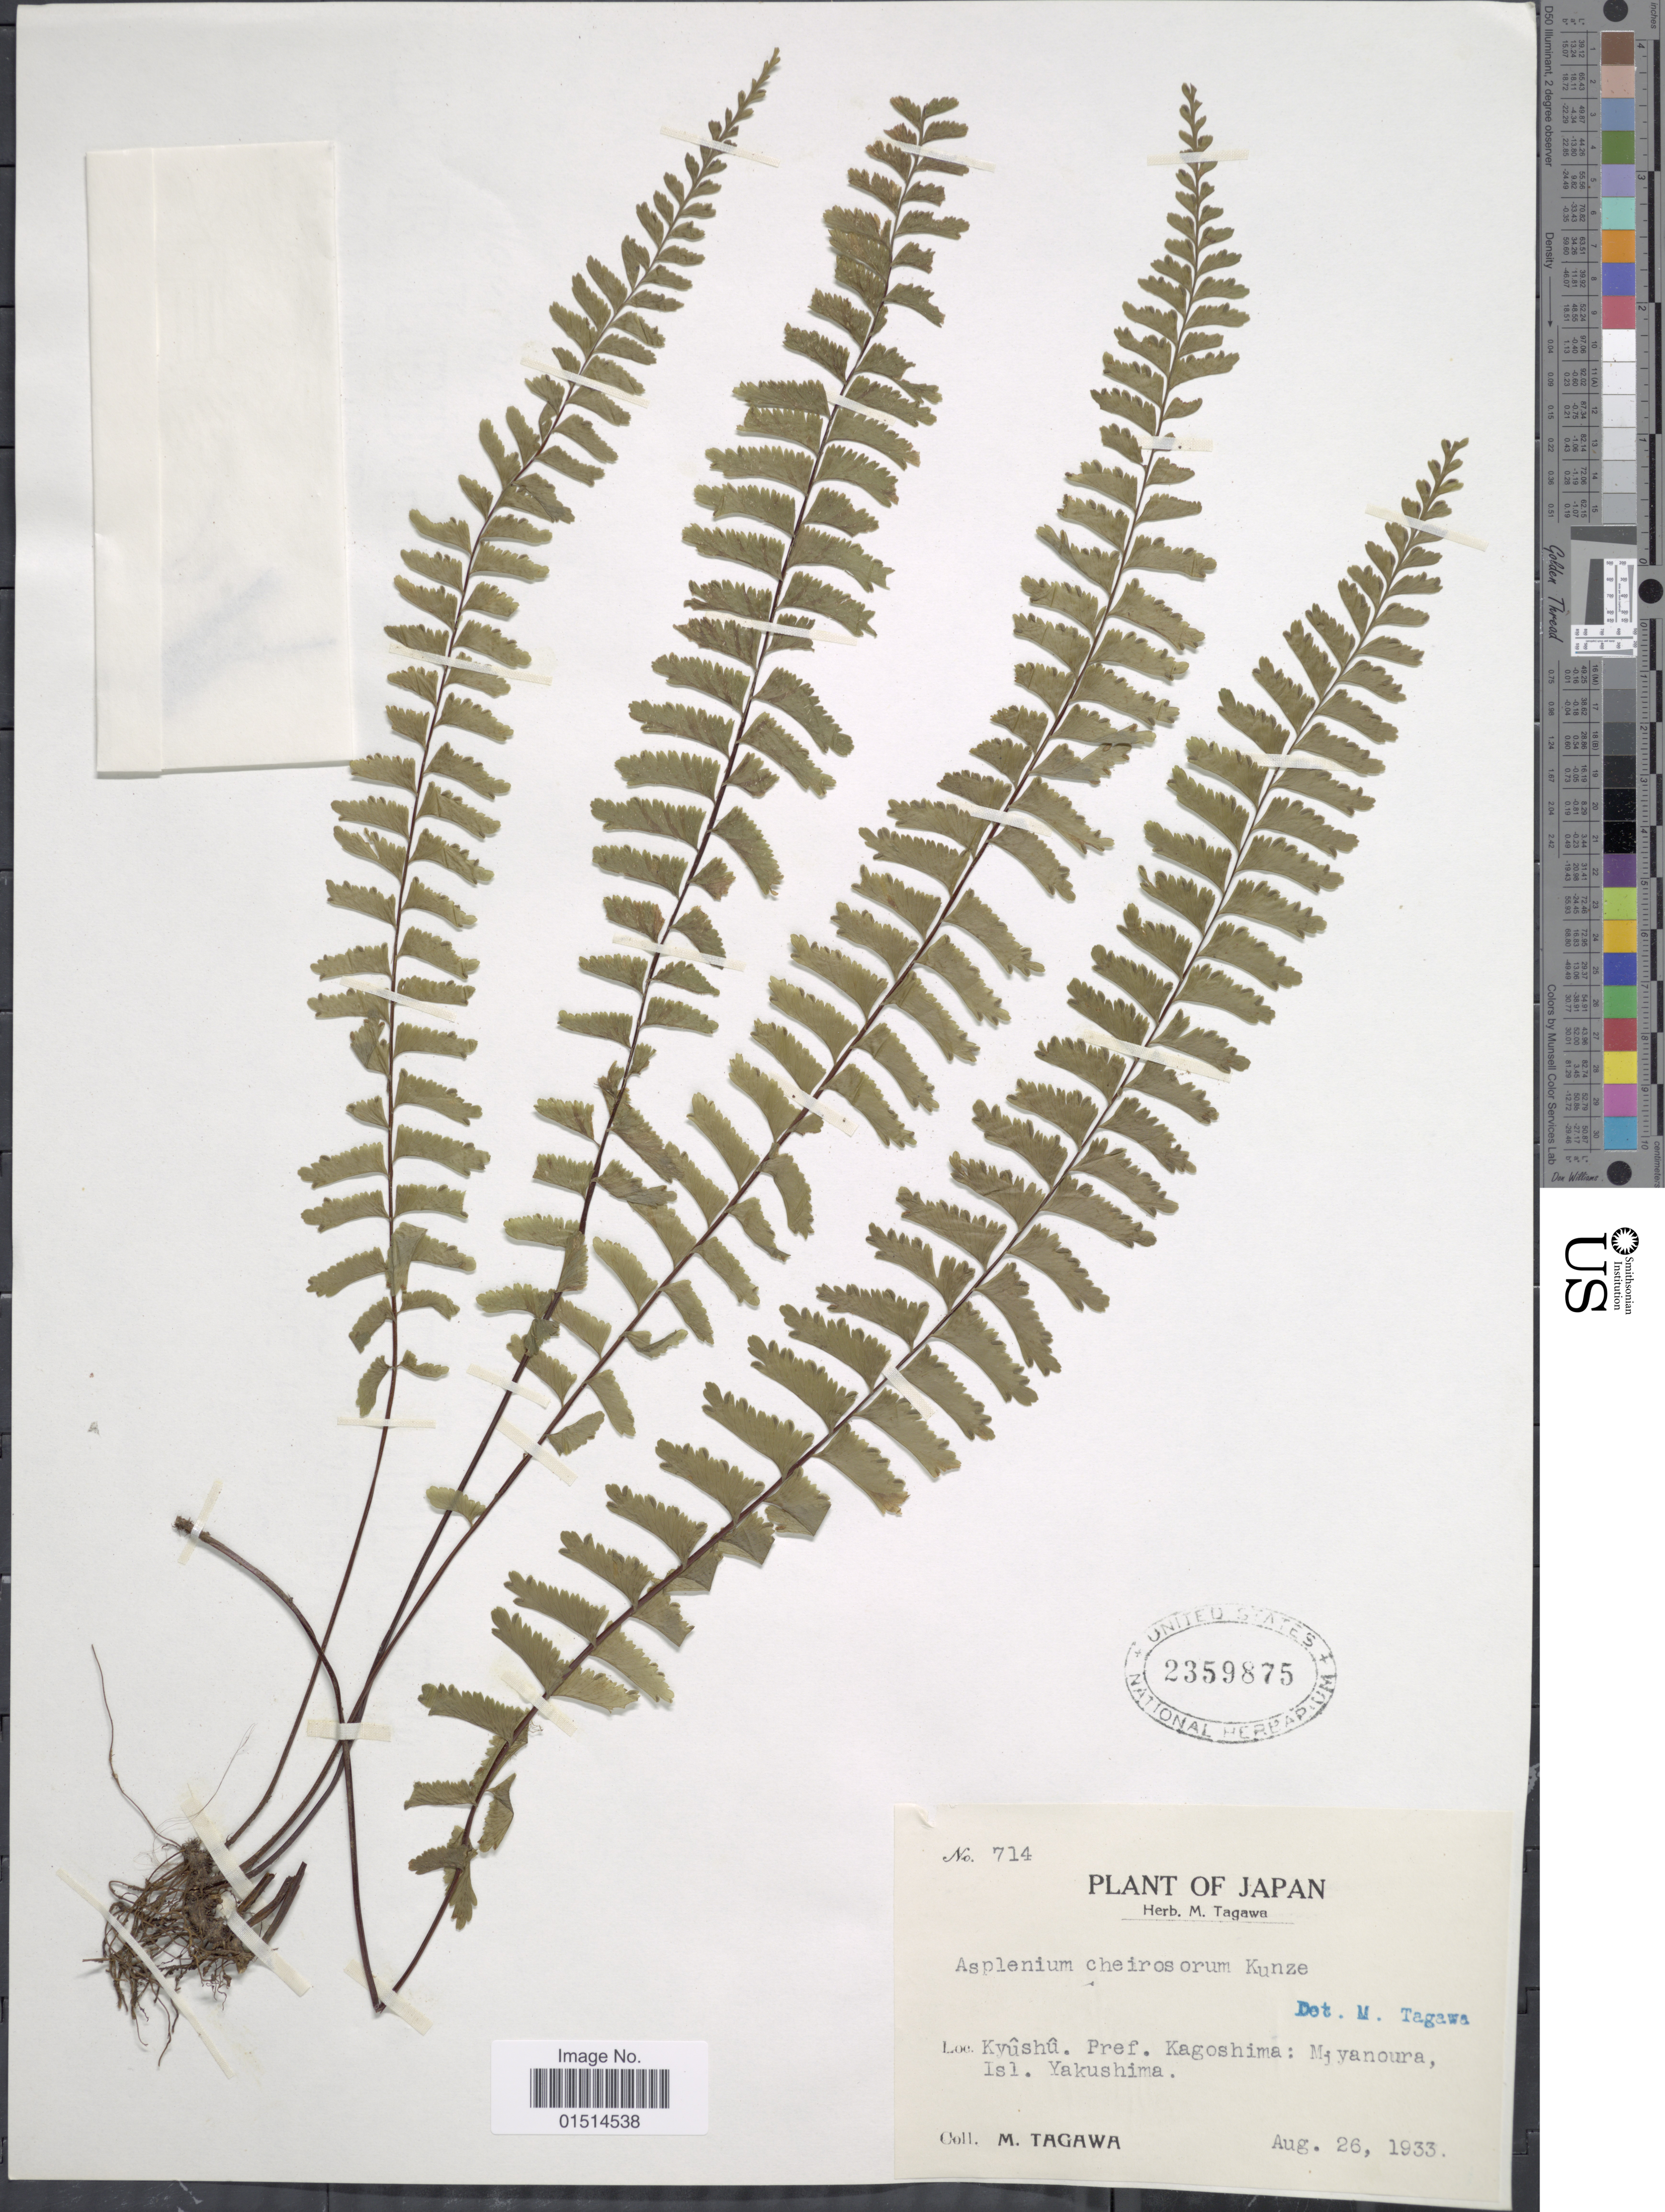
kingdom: Plantae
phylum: Tracheophyta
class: Polypodiopsida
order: Polypodiales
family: Aspleniaceae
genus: Asplenium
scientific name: Asplenium cheilosorum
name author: Kunze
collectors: M. Tagawa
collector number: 714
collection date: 1933-08-26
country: Japan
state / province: Kagosima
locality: Kyushu. Pref. Kagoshima: Mj yanoura, Isl. Yakushima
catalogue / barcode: US 2359875